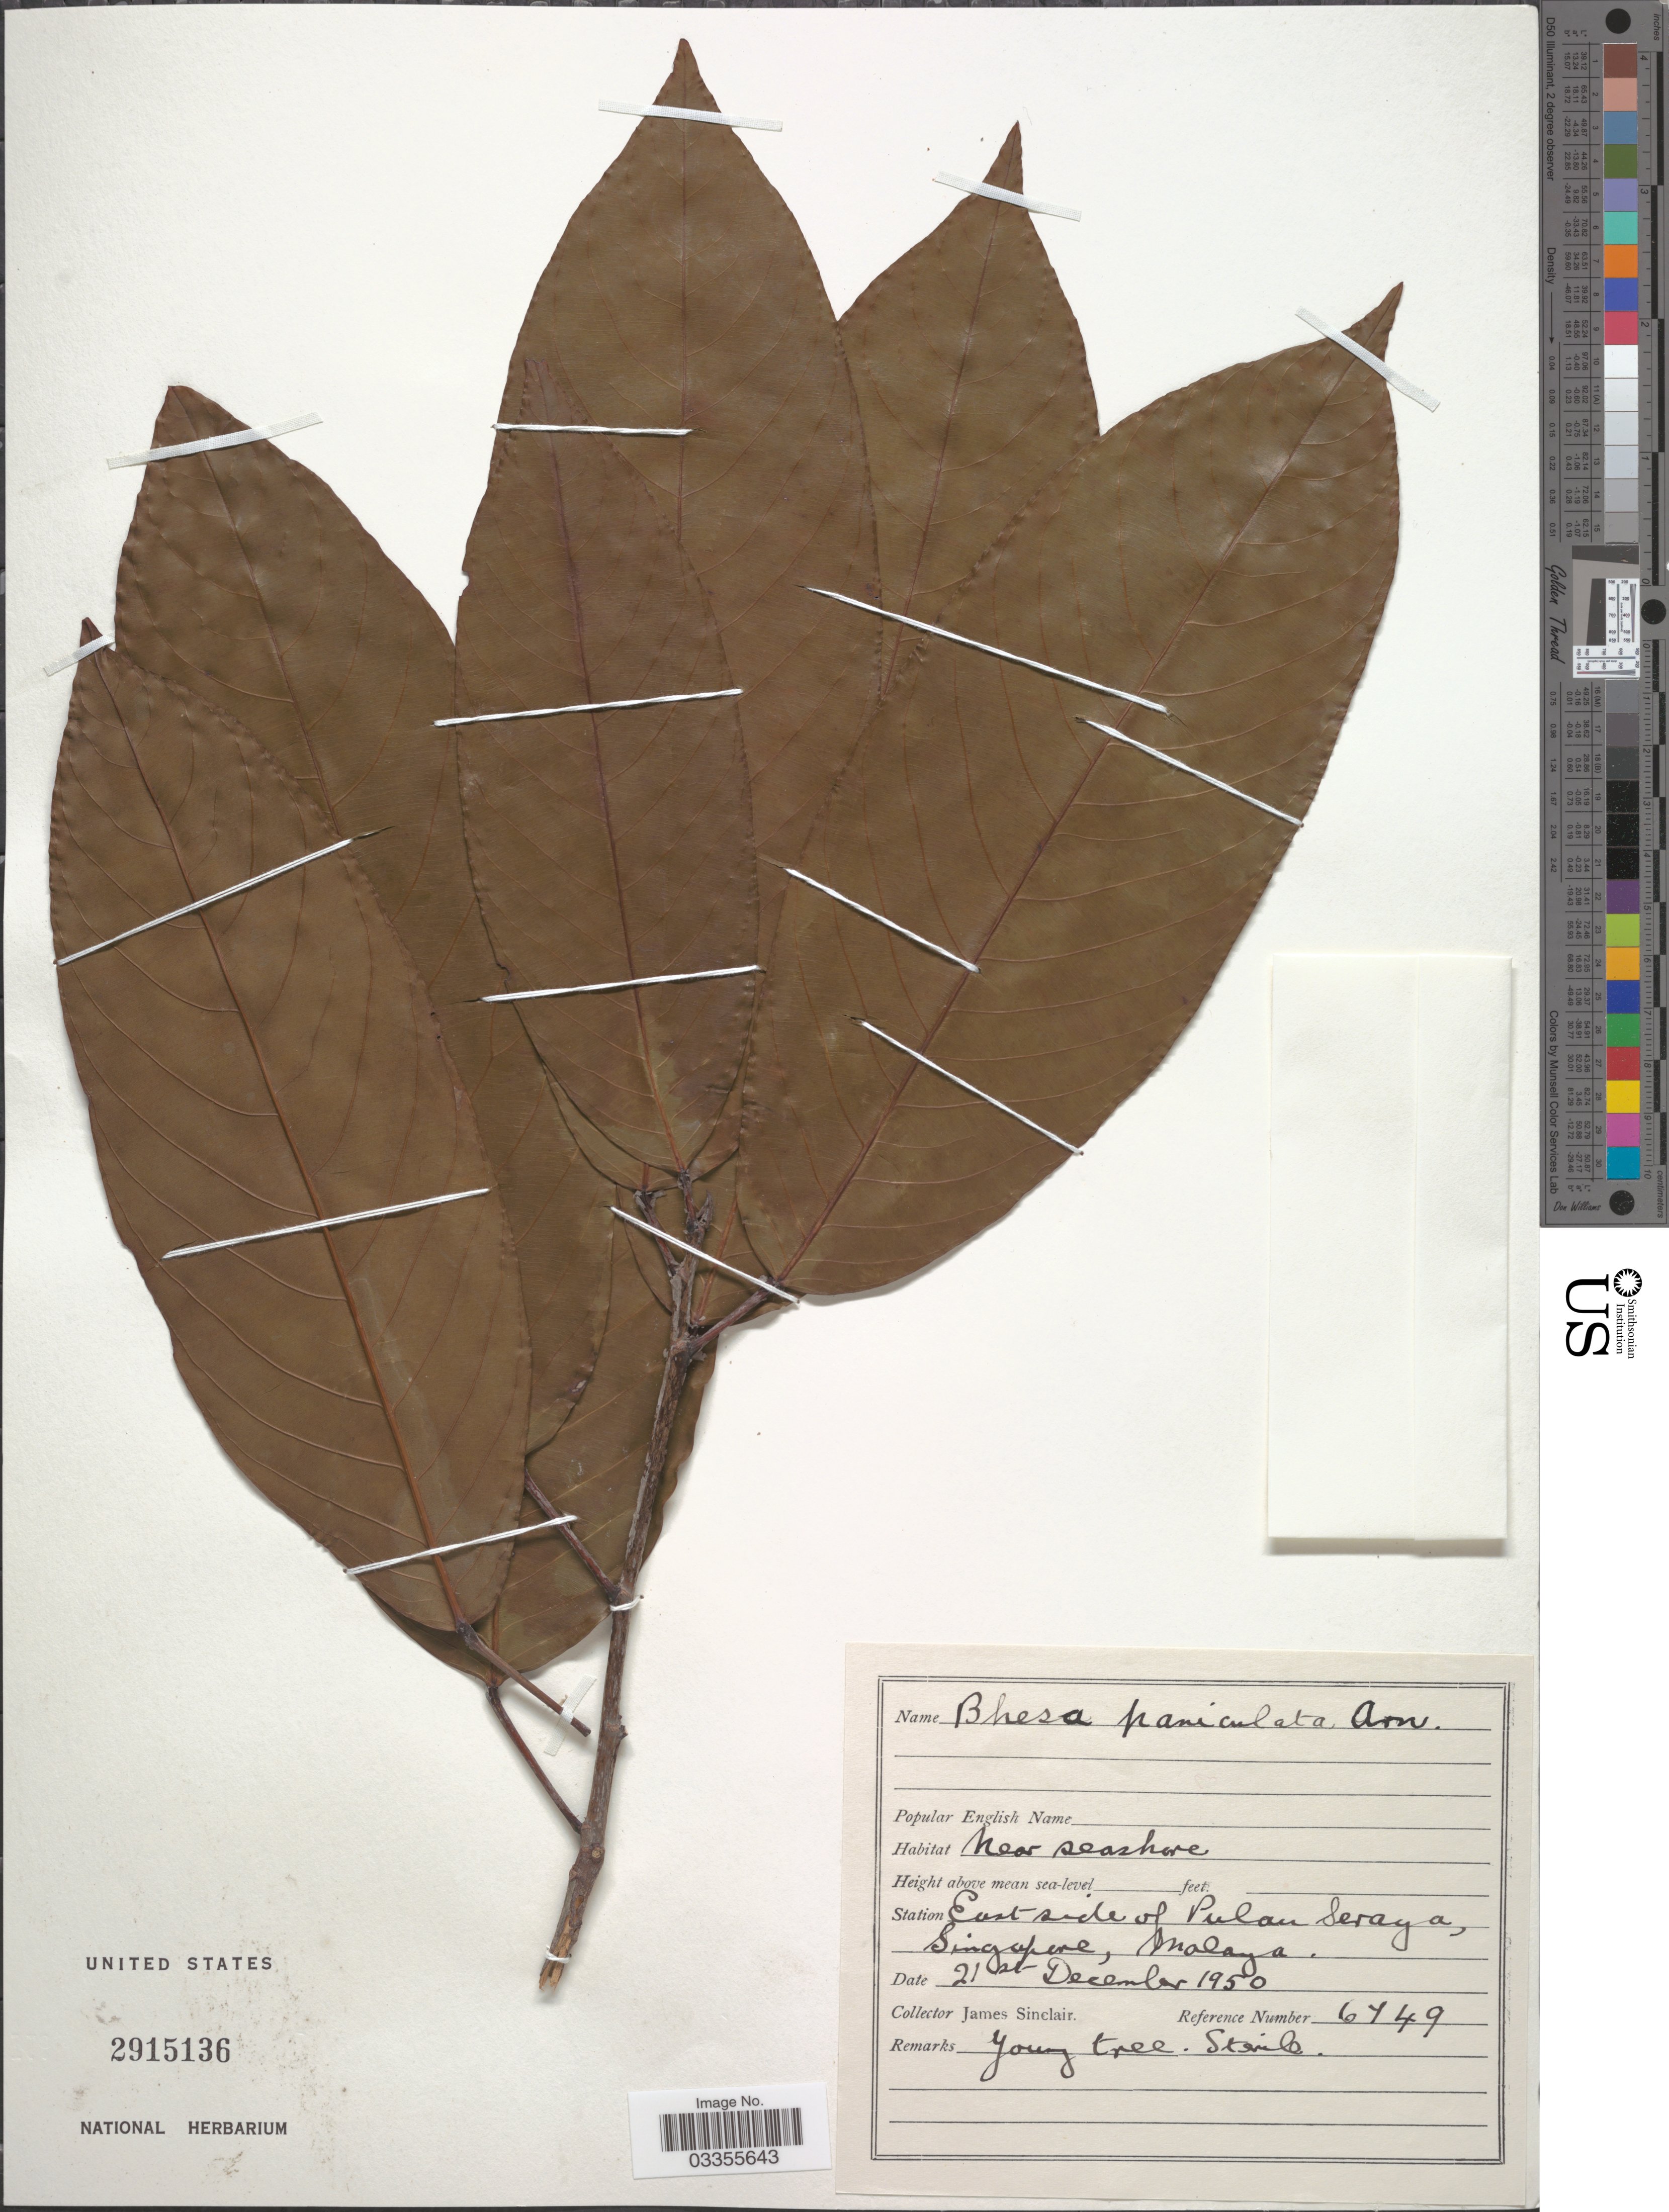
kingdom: Plantae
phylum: Tracheophyta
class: Magnoliopsida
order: Malpighiales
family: Centroplacaceae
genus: Bhesa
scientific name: Bhesa paniculata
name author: (Wall.) Arn.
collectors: J. Sinclair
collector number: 6749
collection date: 1950-12-21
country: Singapore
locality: Station East side of Pulan Seraya, Malaya.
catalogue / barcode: US 2915136